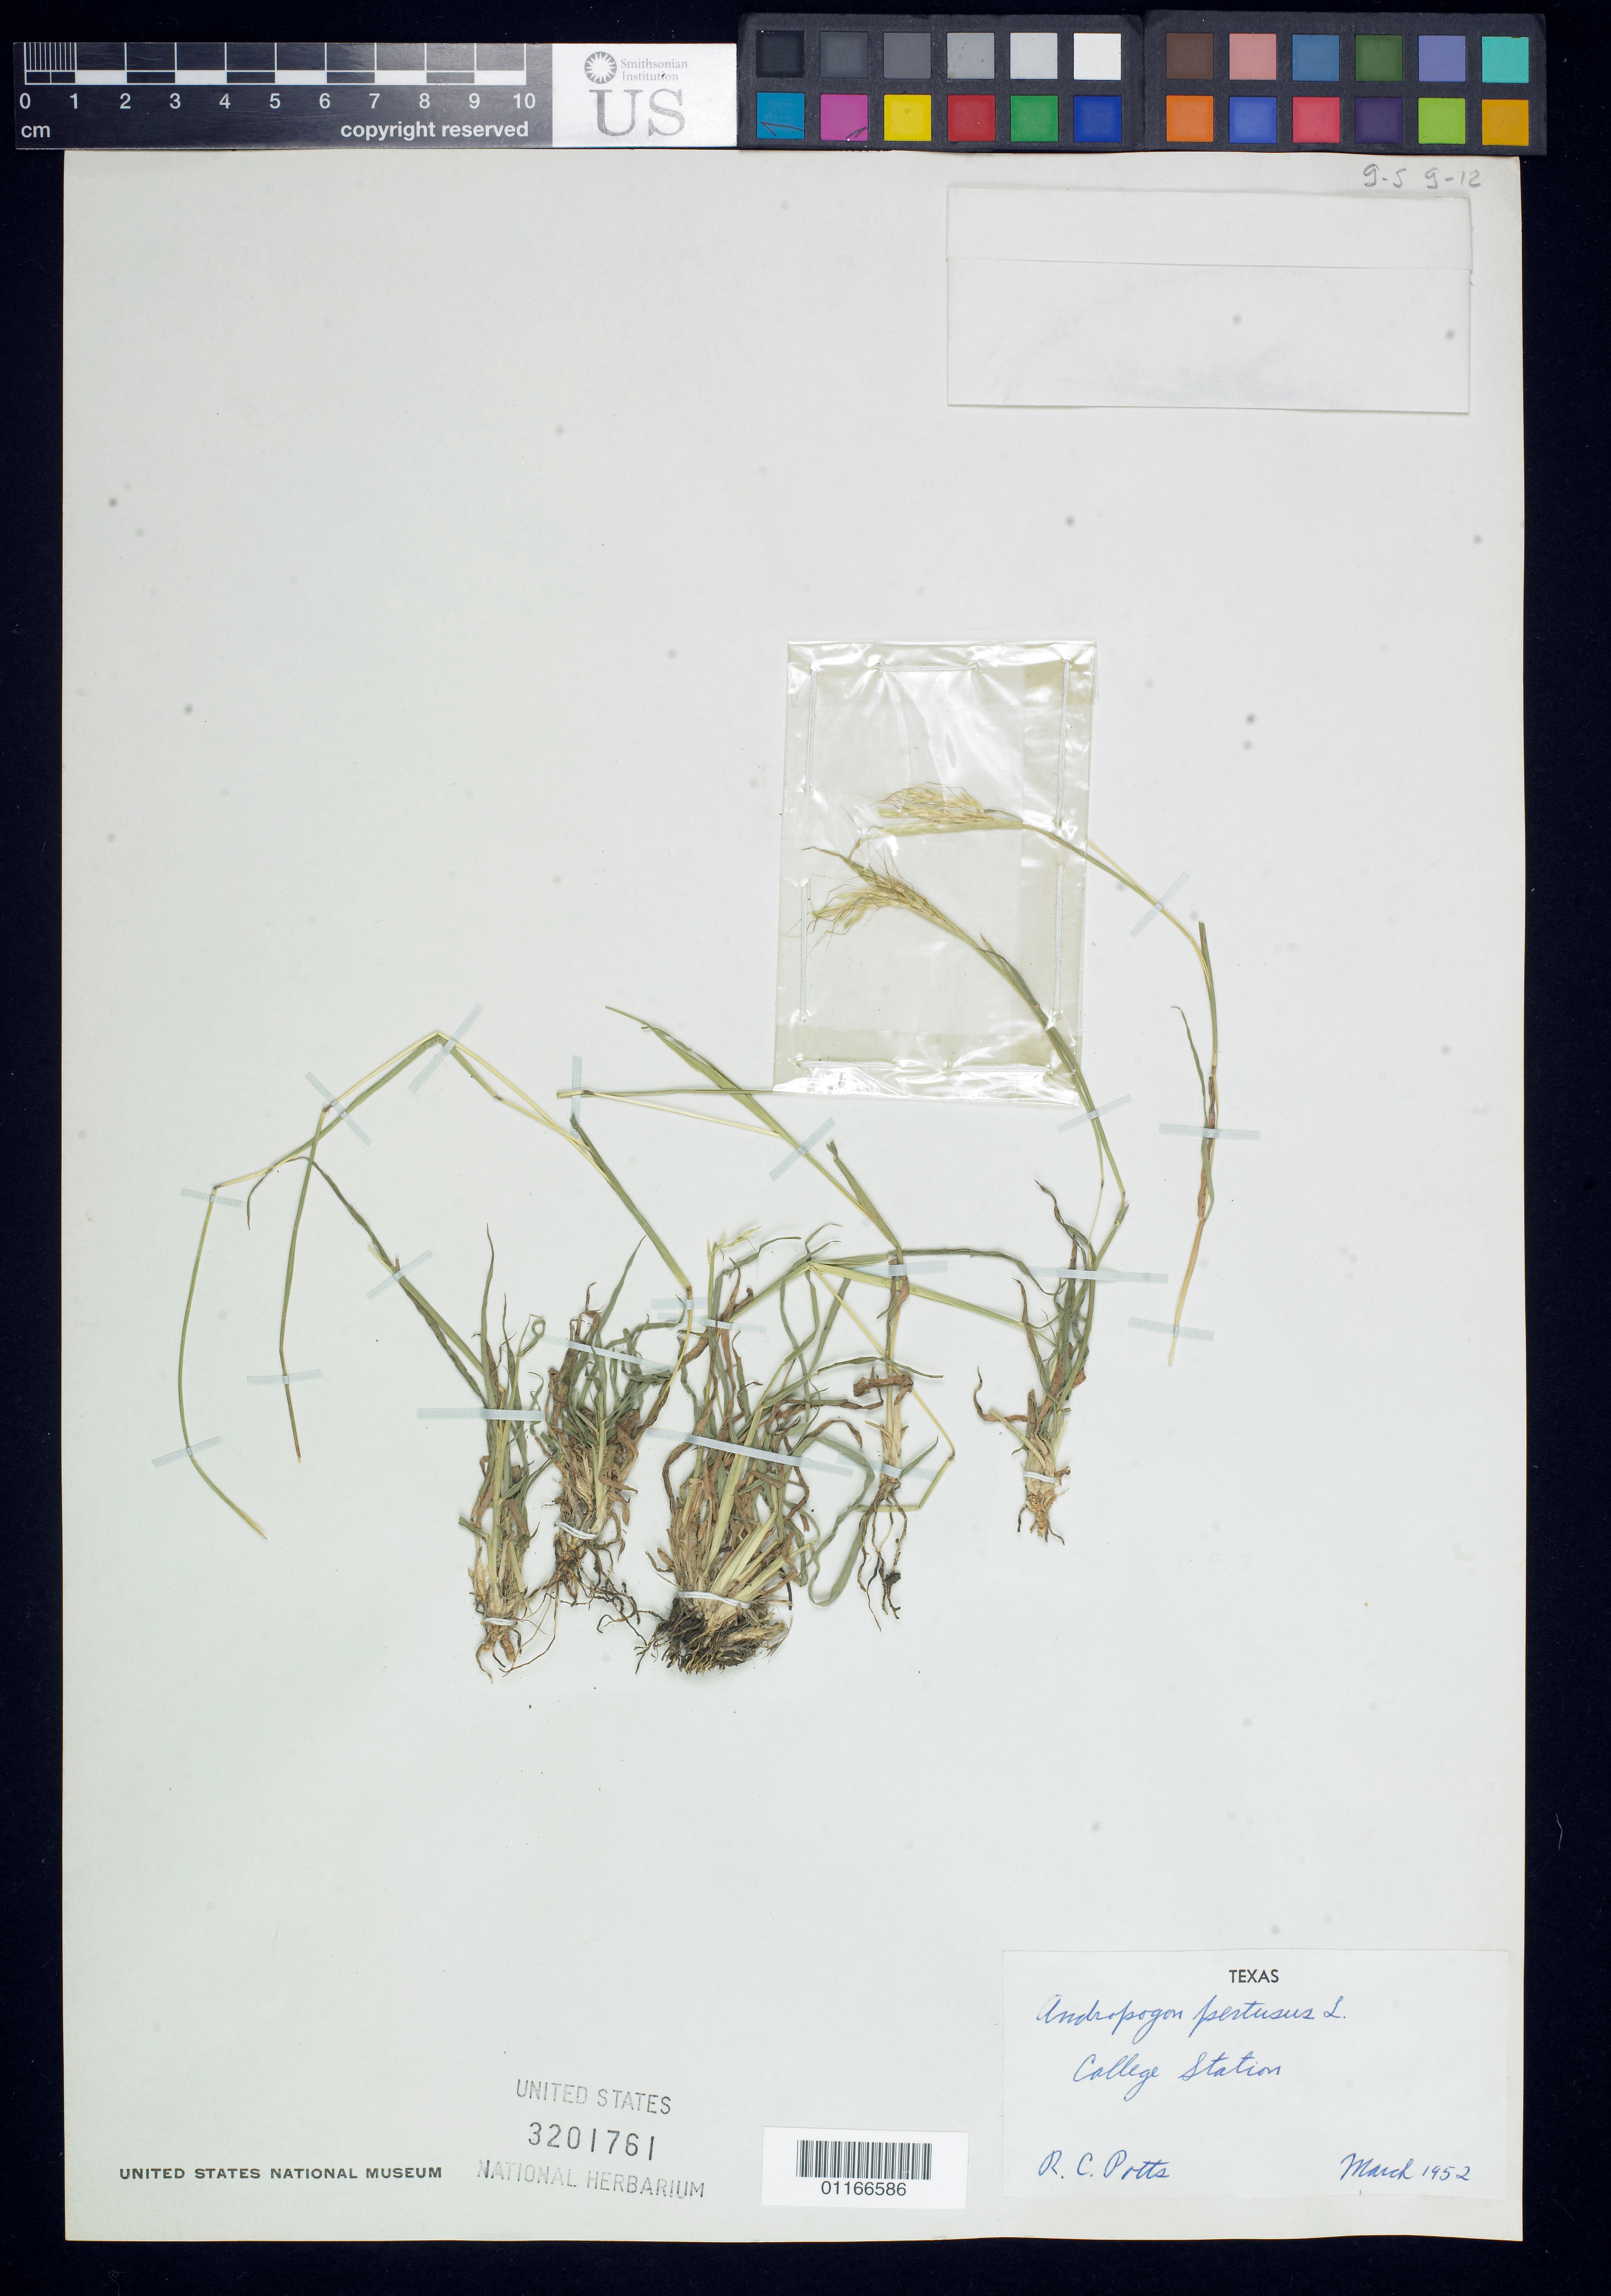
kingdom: Plantae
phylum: Tracheophyta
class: Liliopsida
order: Poales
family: Poaceae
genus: Andropogon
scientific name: Andropogon pertusus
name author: (L.) Willd.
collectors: R. Potts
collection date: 1952-03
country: United States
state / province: Texas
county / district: College Station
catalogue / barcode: US 3201761